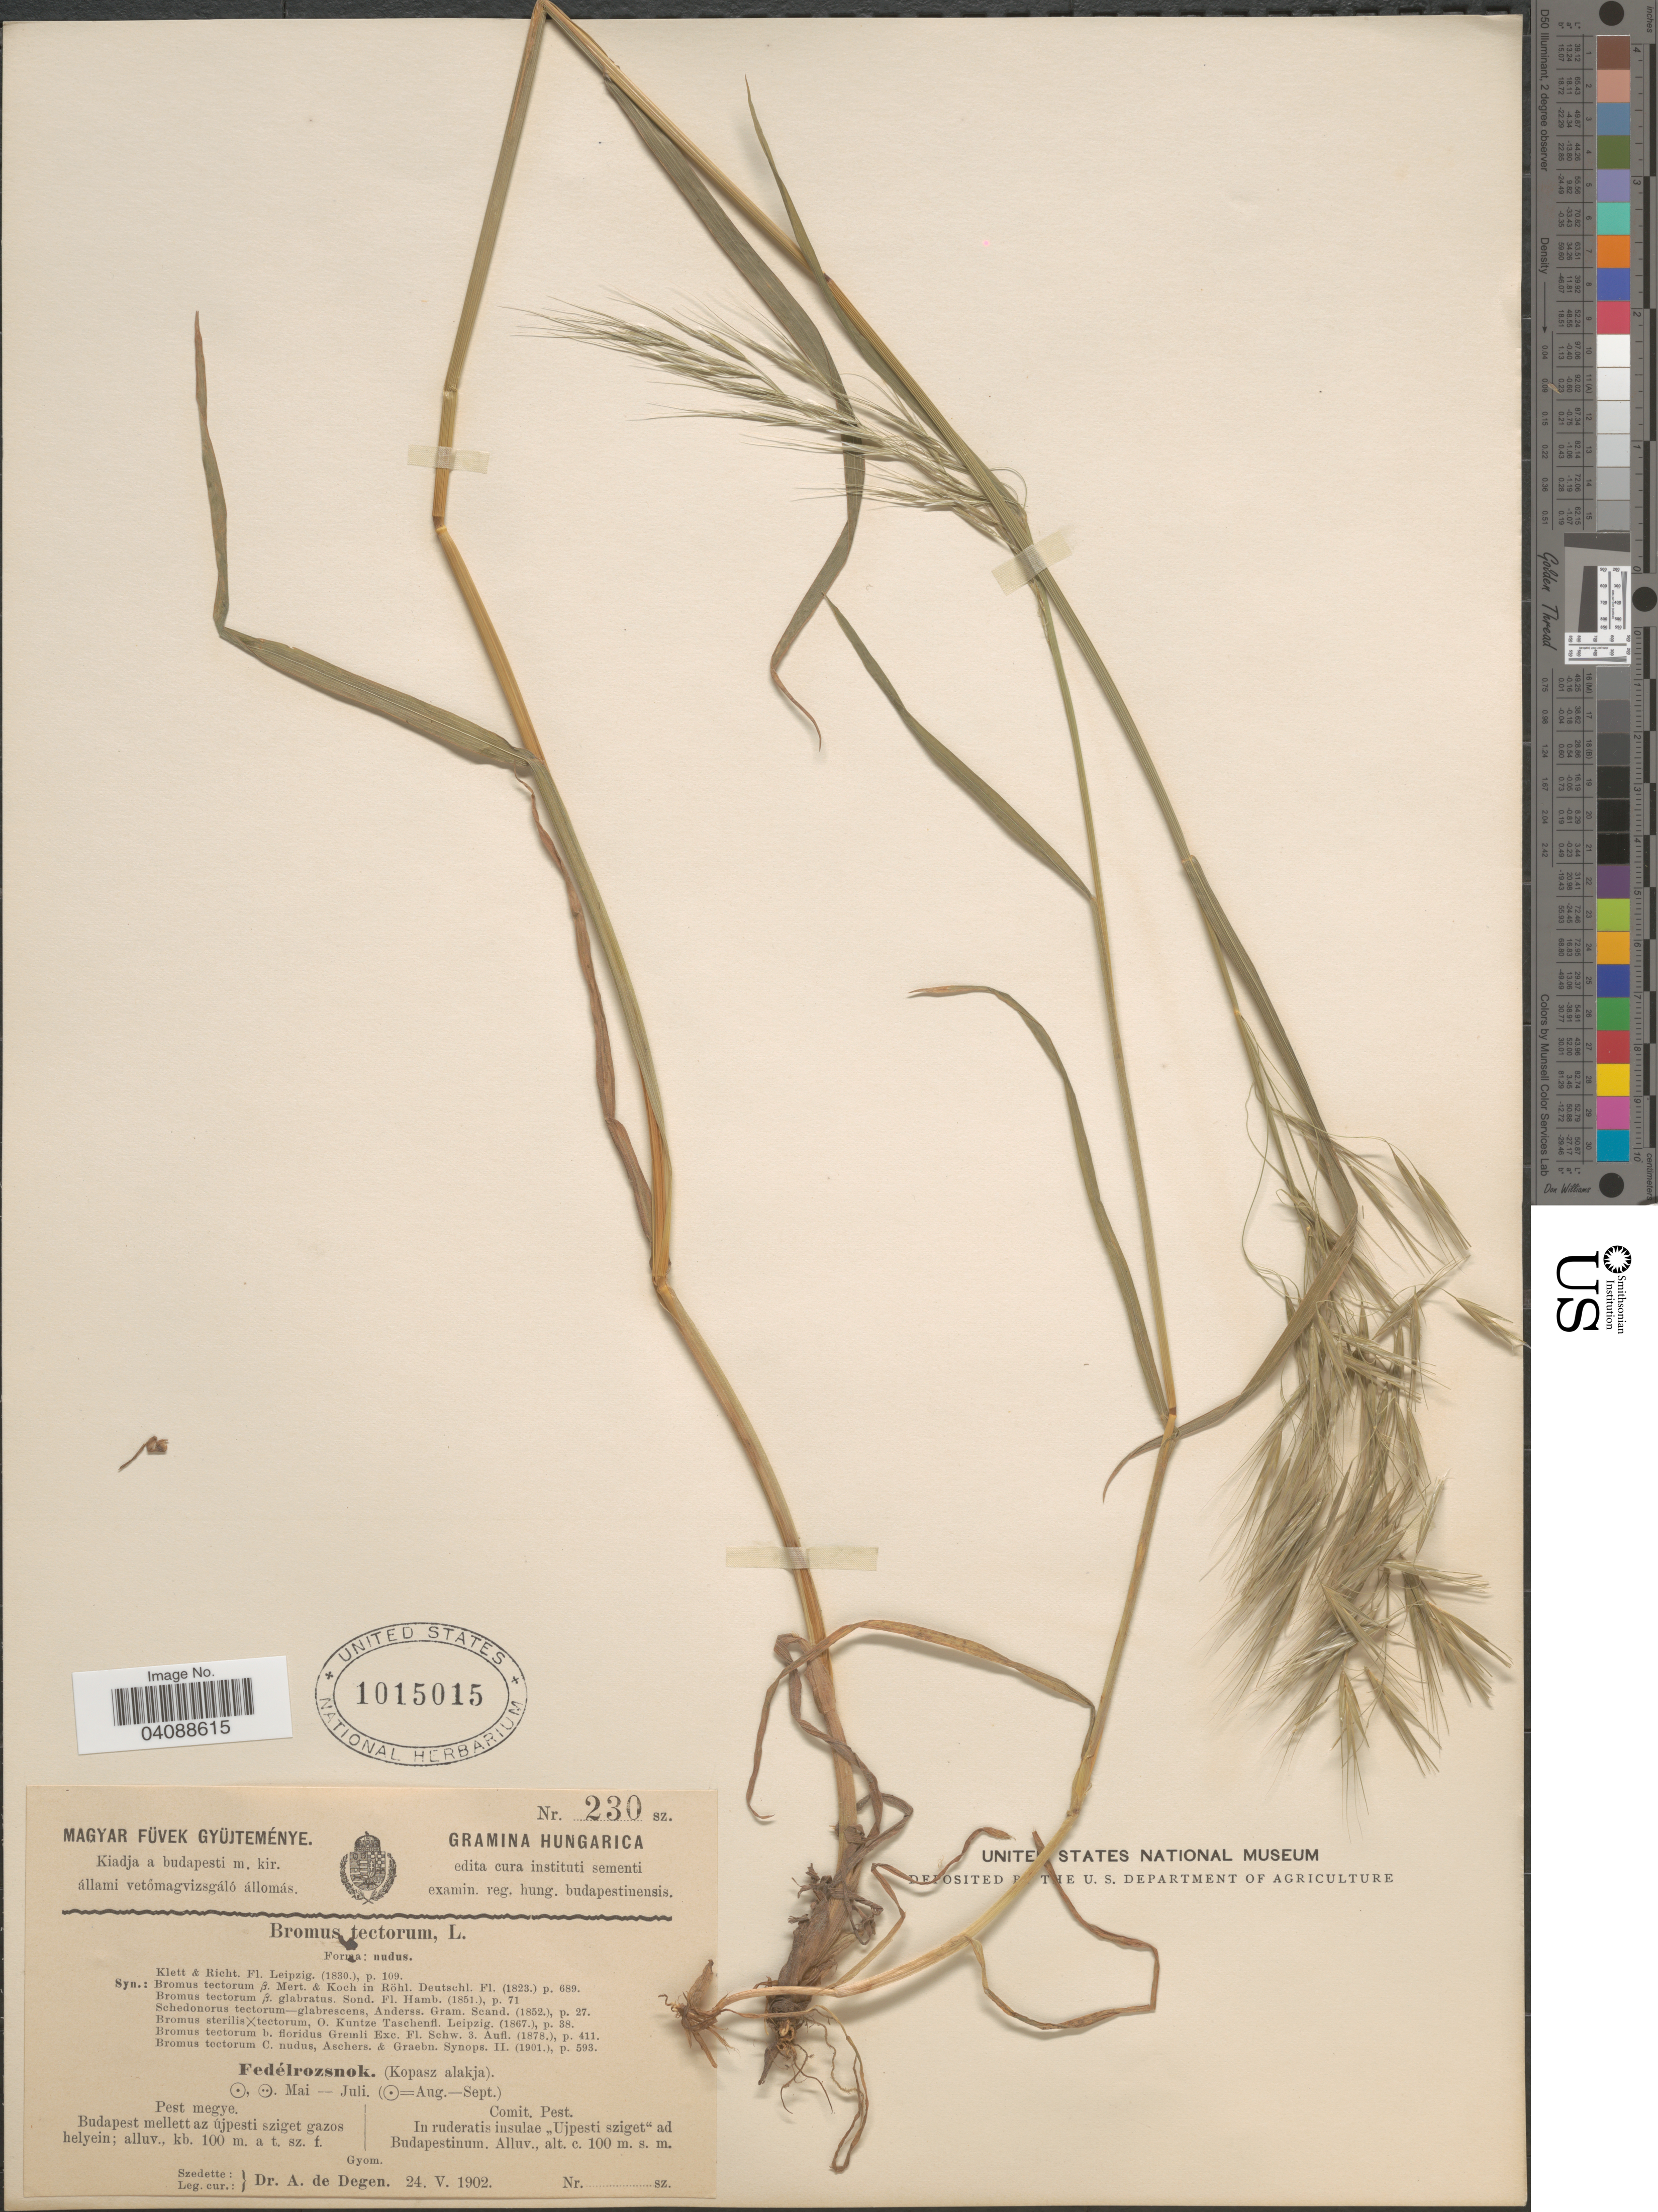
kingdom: Plantae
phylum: Tracheophyta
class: Liliopsida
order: Poales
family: Poaceae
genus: Bromus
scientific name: Bromus tectorum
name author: L.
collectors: A. Degen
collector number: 230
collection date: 1902-05-24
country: Hungary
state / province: Pest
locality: Hungarica. Comit. Pest. In ruderatis insulae "Ujpesti sziget" ad Budapestinum. Alluv.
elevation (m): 100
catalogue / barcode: US 1015015